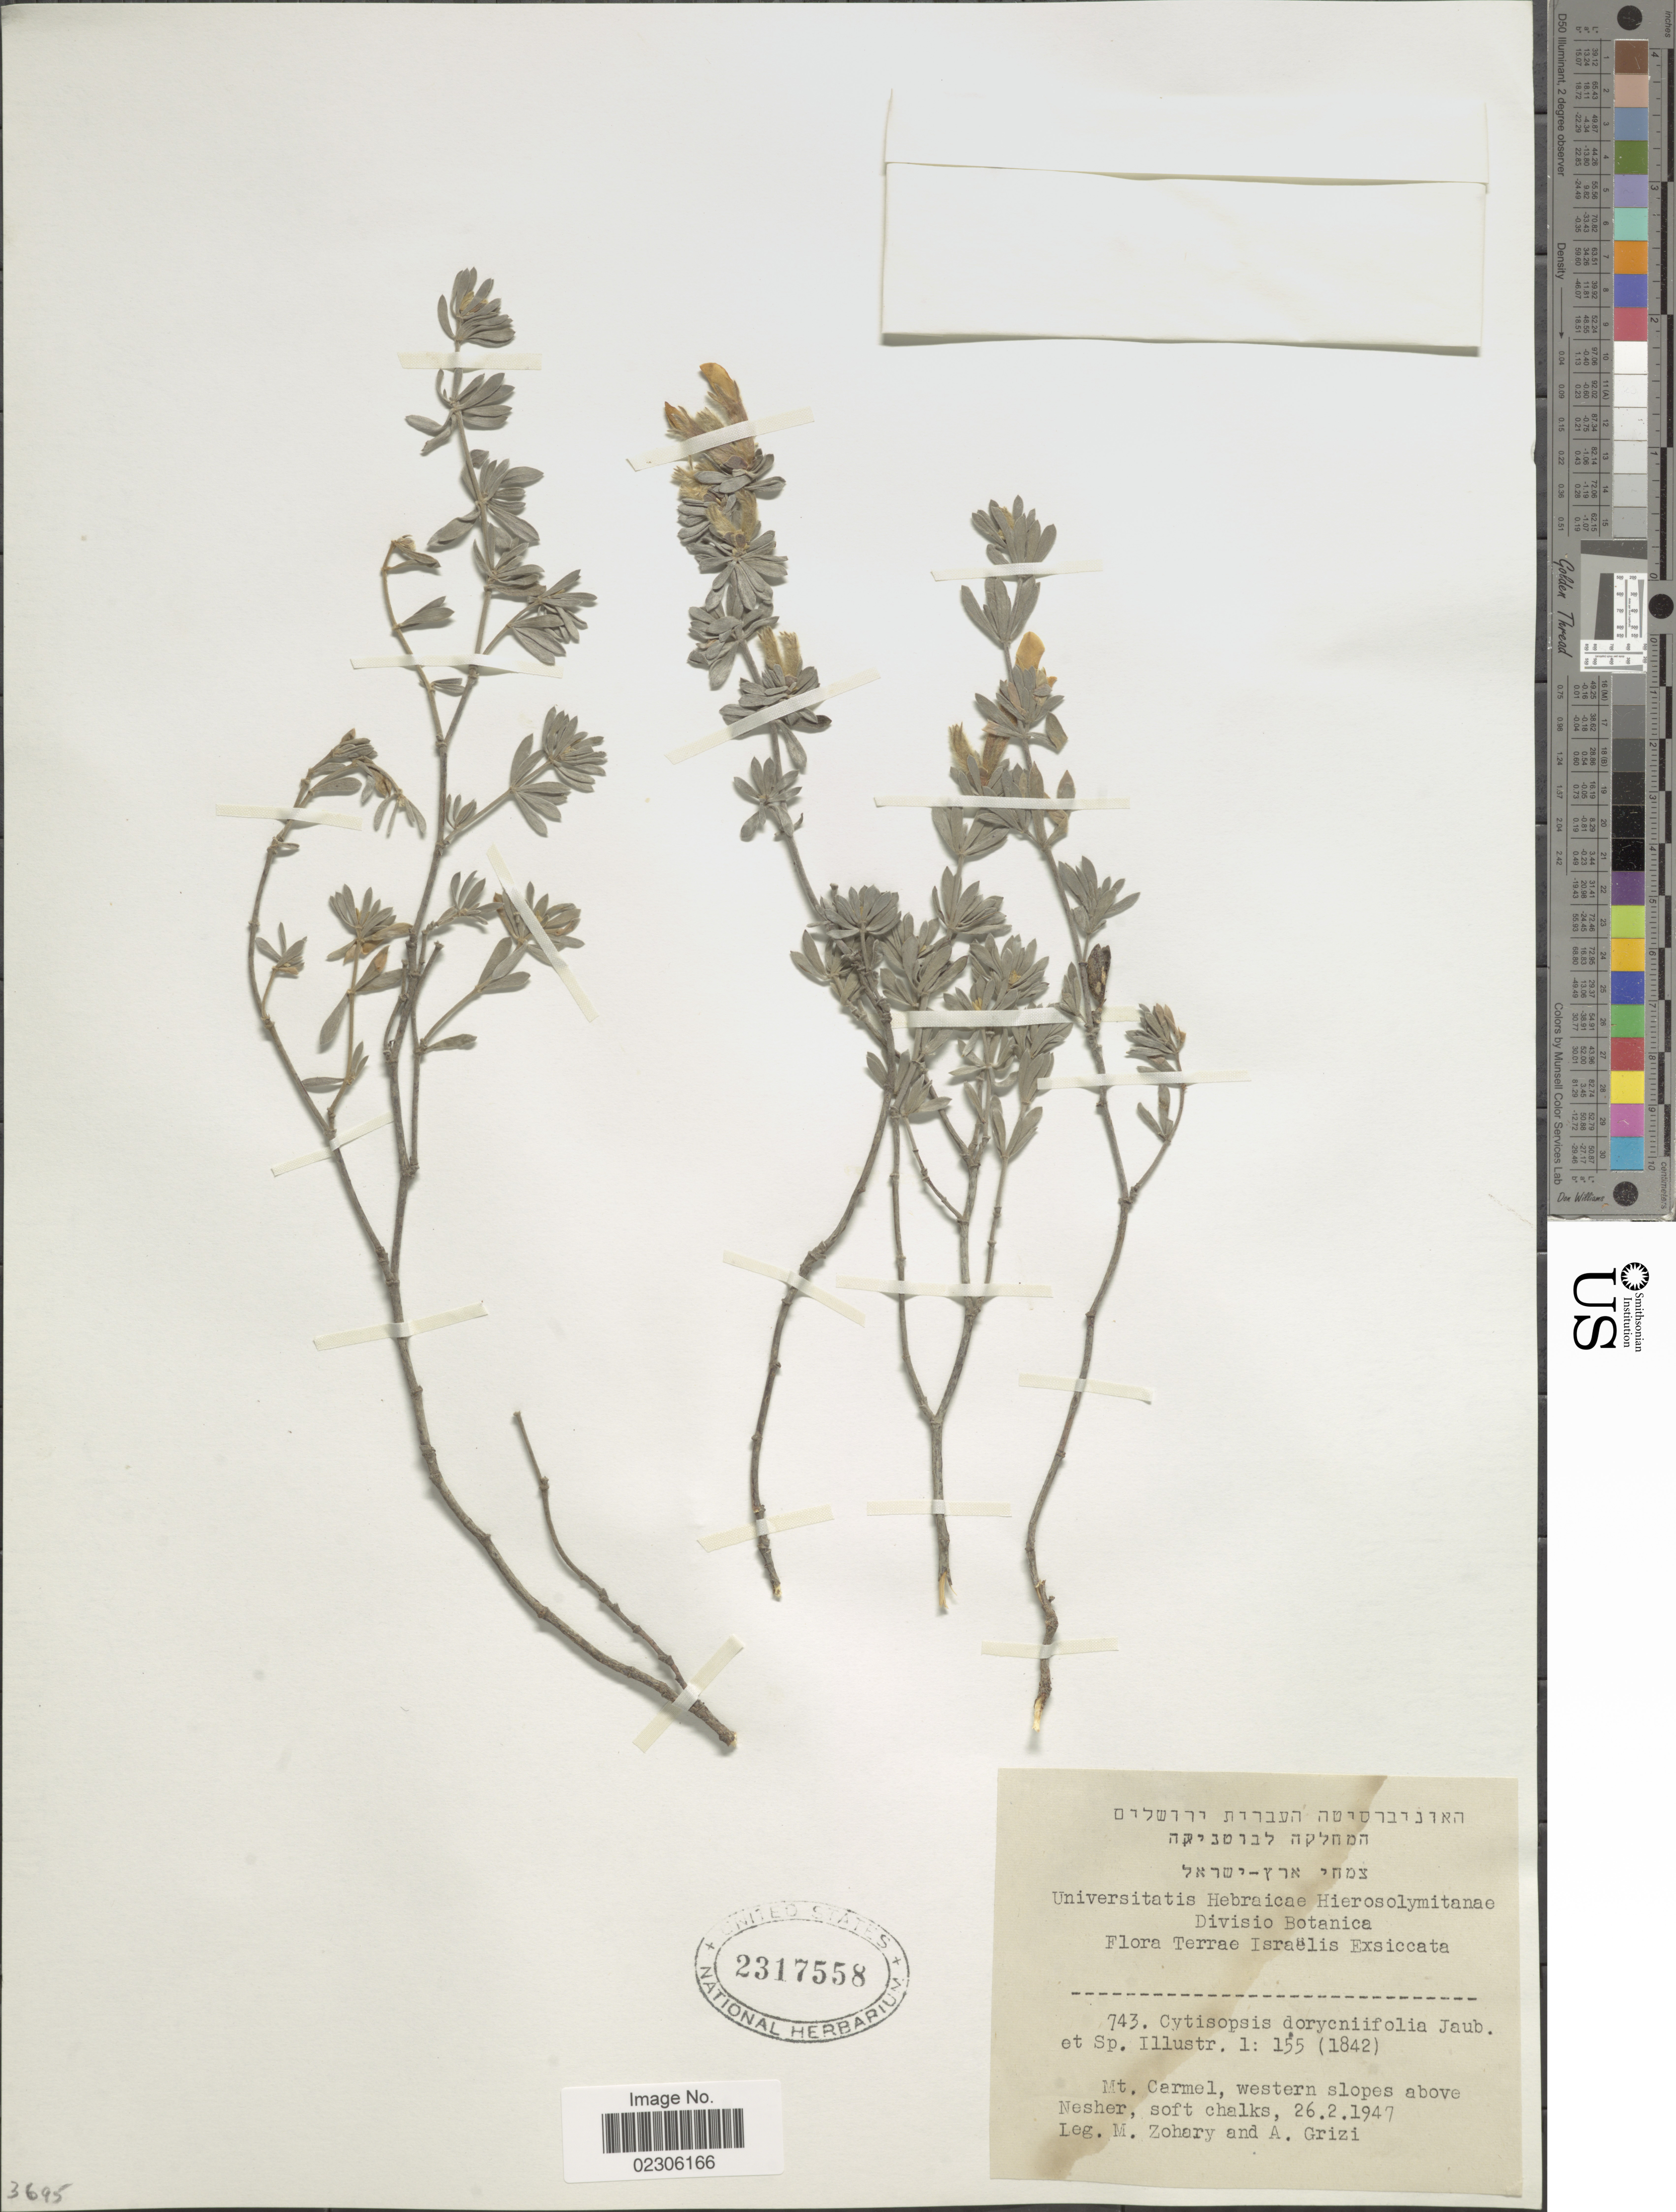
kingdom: Plantae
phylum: Tracheophyta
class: Magnoliopsida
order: Fabales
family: Fabaceae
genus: Cytisopsis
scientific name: Cytisopsis dorycniifolia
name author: Jaub. & Spach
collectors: M. Zohary & A. Grizi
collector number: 743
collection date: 1947-02-26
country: Israel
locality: Terrae Israelis, Mt. Carmel, western slopes above Nesher, soft chalks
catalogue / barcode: US 2317558